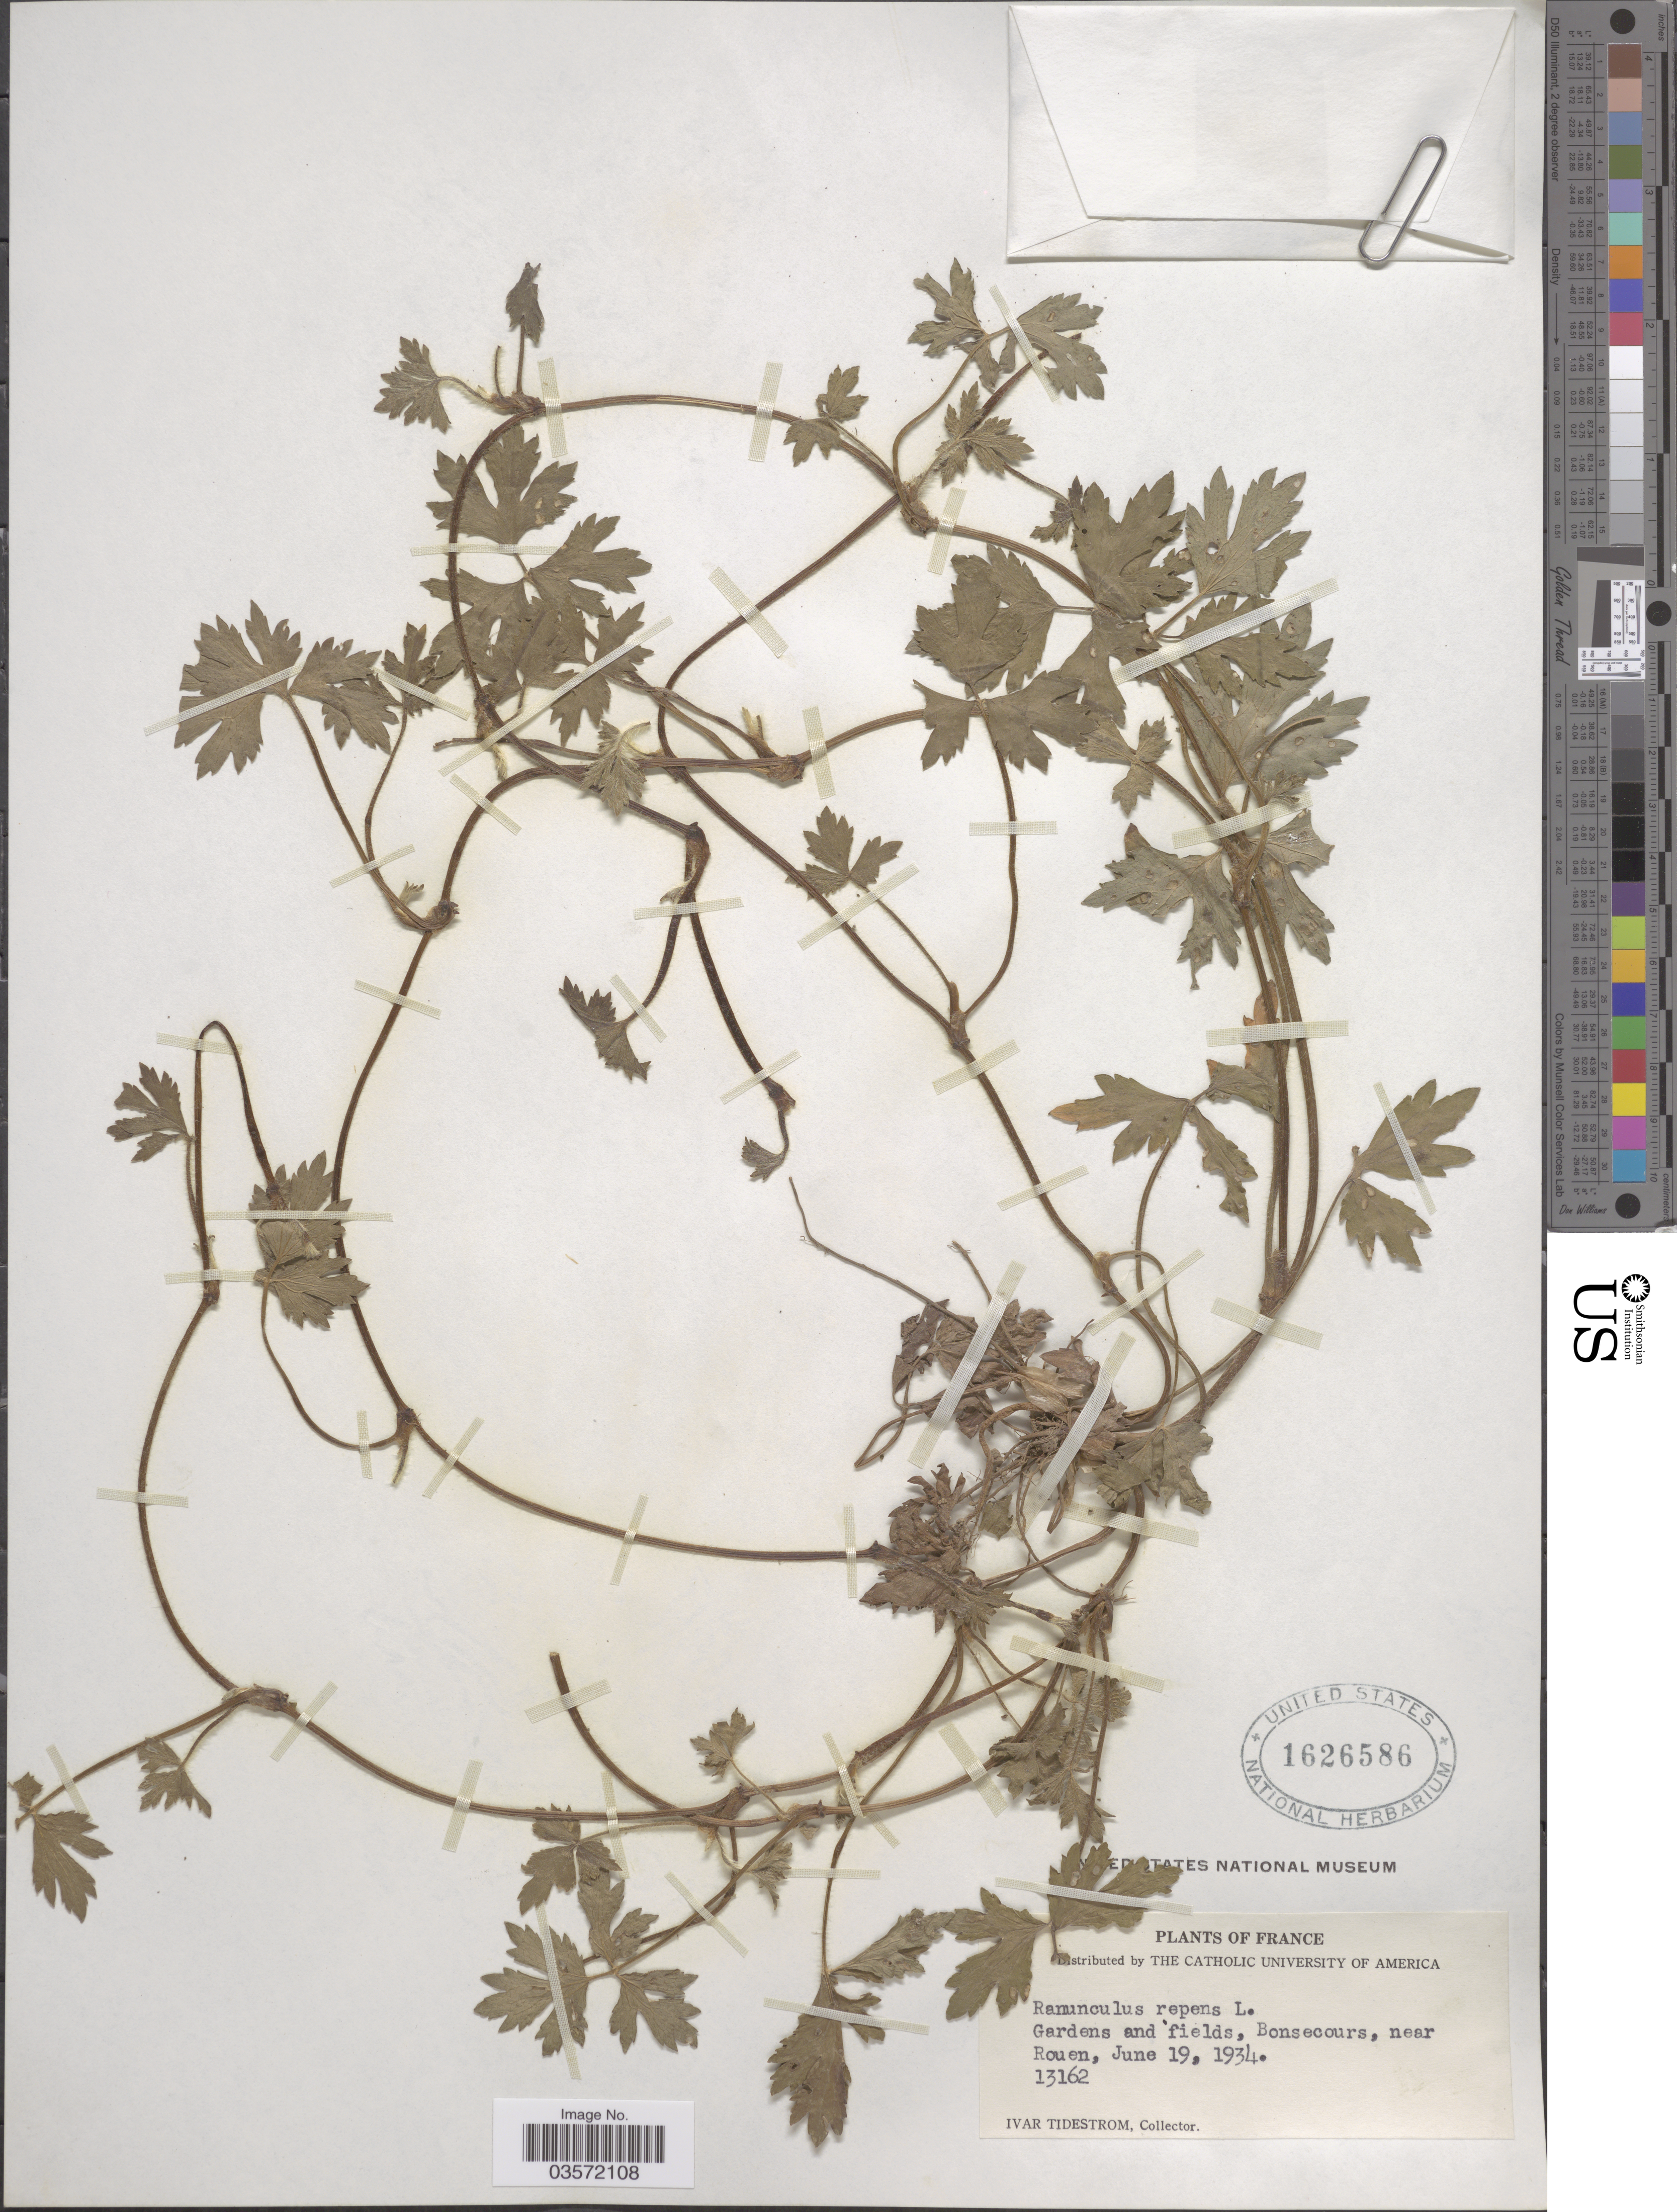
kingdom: Plantae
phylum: Tracheophyta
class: Magnoliopsida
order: Ranunculales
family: Ranunculaceae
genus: Ranunculus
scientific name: Ranunculus repens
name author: L.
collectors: I. F. Tidestrom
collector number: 13162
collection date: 1934-06-19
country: France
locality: Bonsecours, near Rouen.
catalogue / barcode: US 1626586